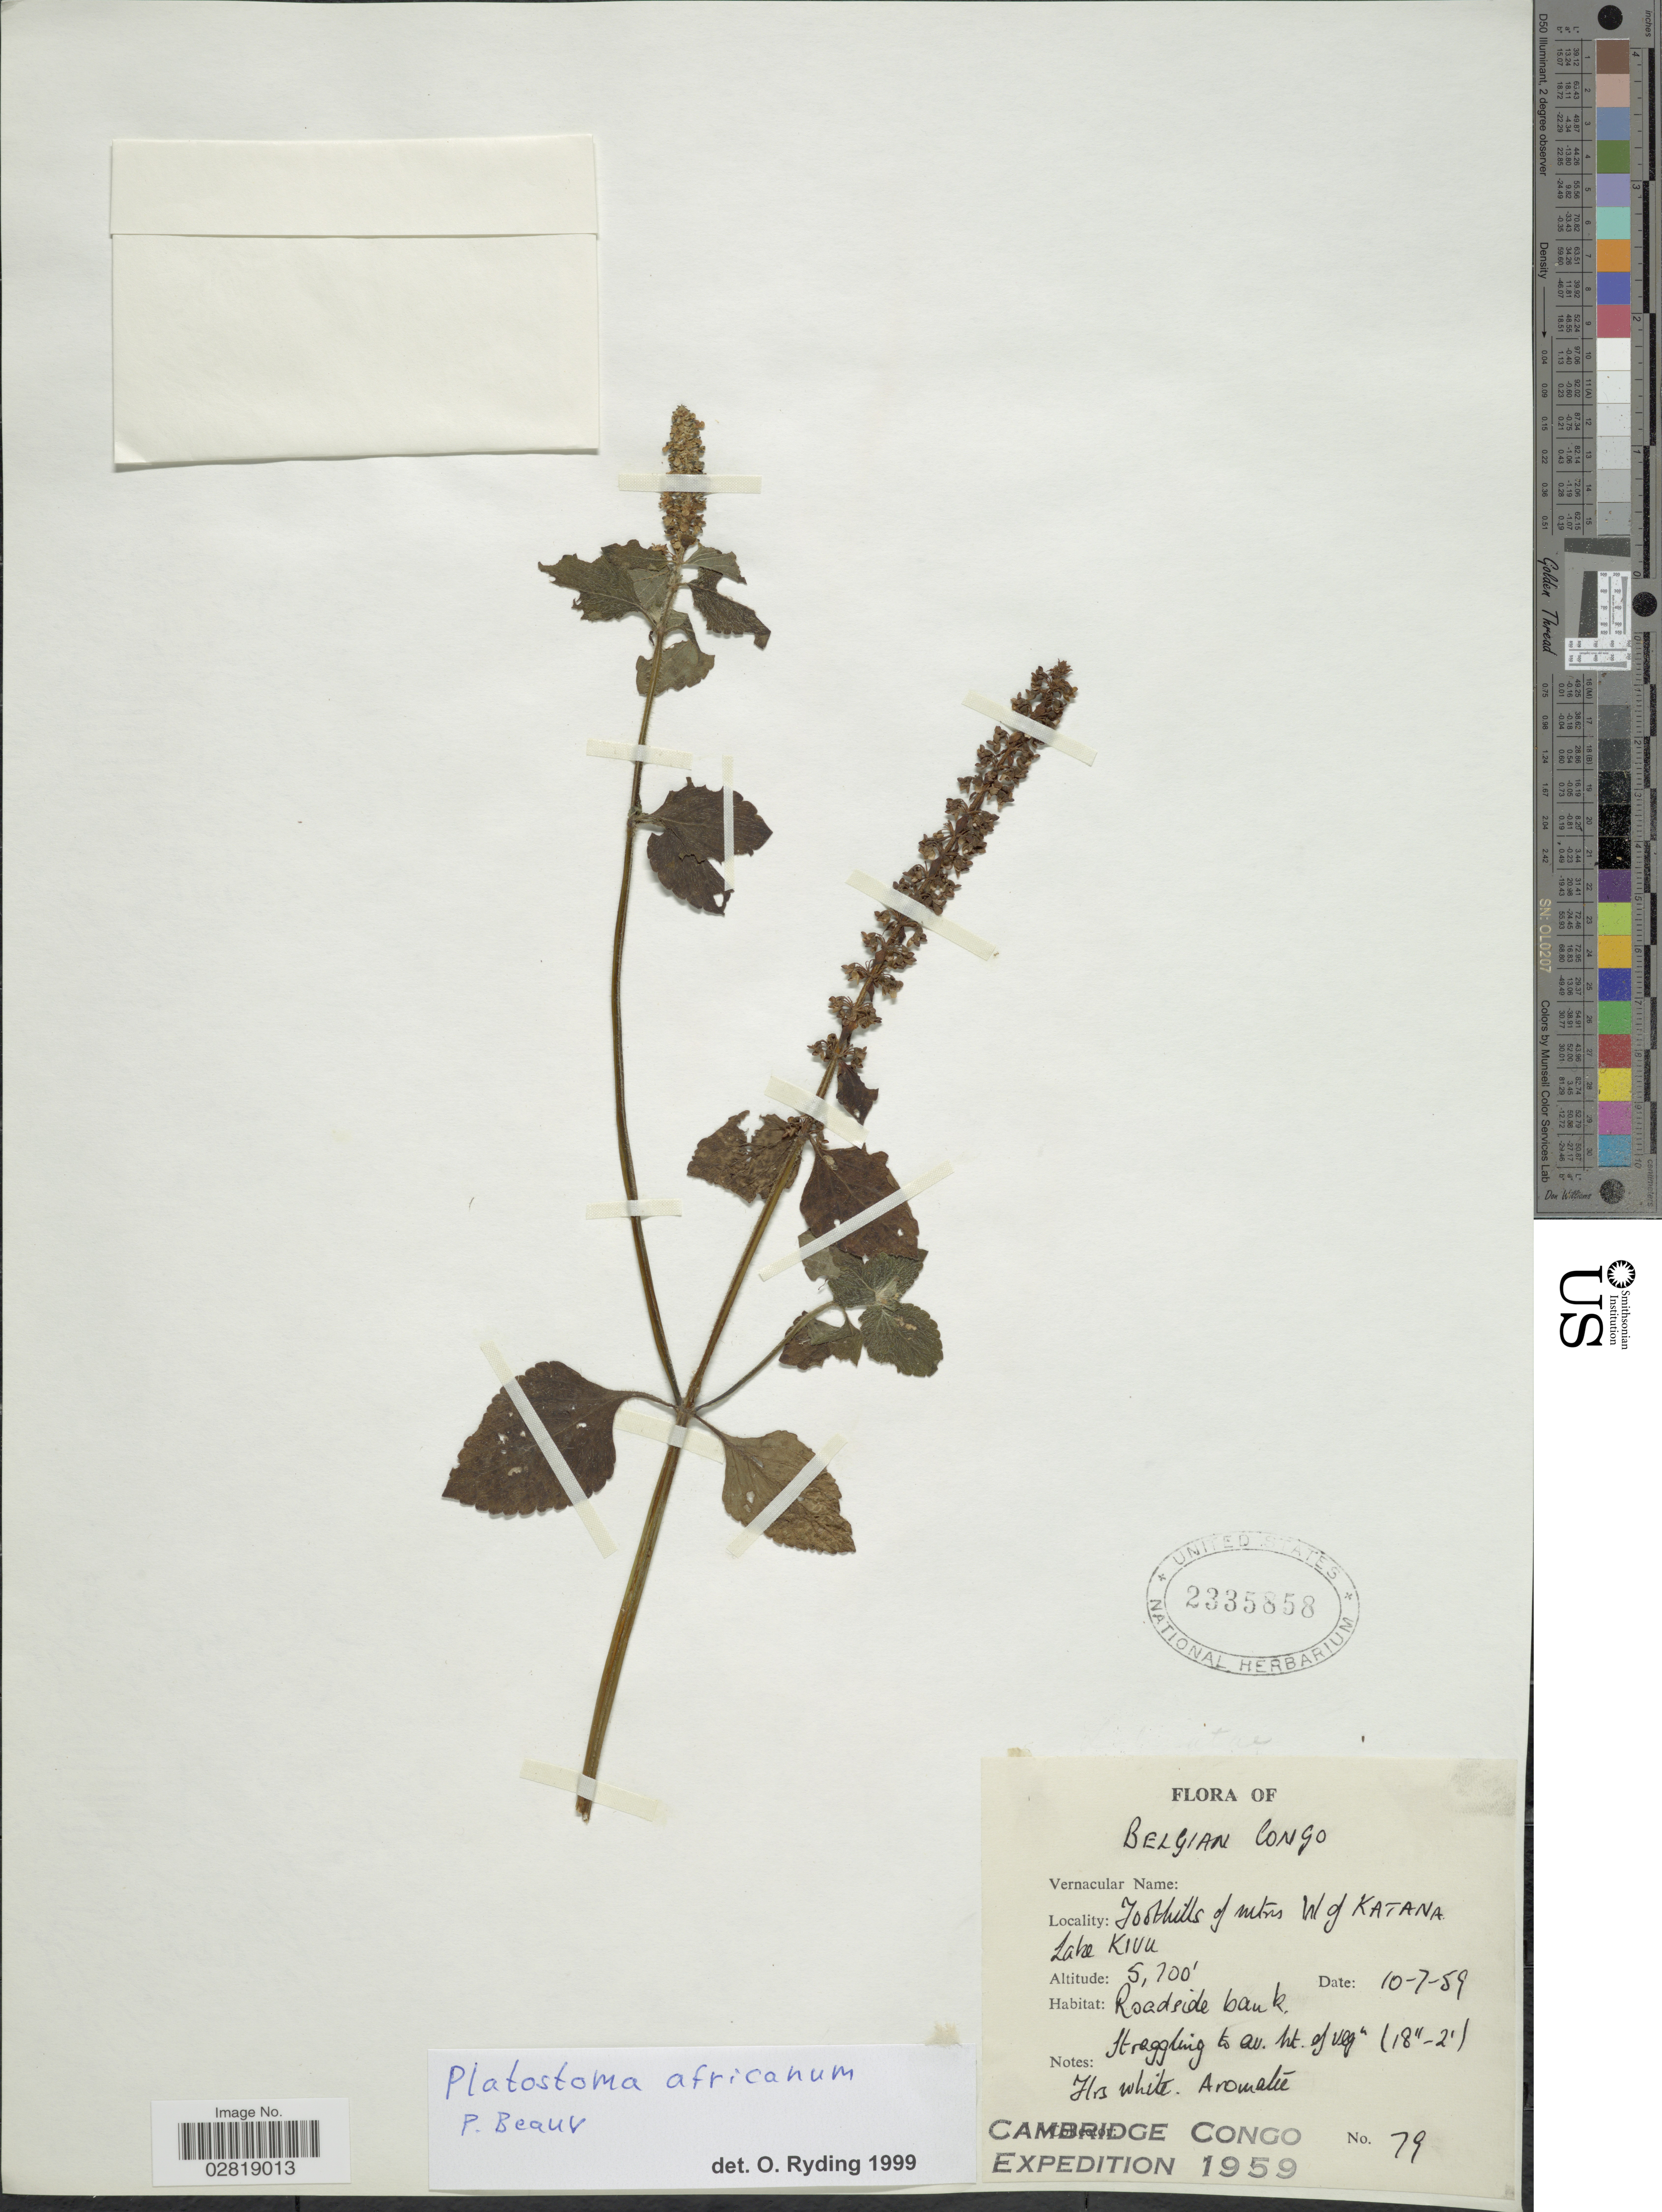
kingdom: Plantae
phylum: Tracheophyta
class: Magnoliopsida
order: Lamiales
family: Lamiaceae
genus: Platostoma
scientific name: Platostoma africanum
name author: P. Beauv.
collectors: Cambridge Congo Expedition 1959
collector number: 79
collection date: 1959-07-10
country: Congo, Democratic Republic of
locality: Belgian Congo. Foothills of mtns W of Katana. Lake Kivu.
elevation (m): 1737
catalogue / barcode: US 2335858